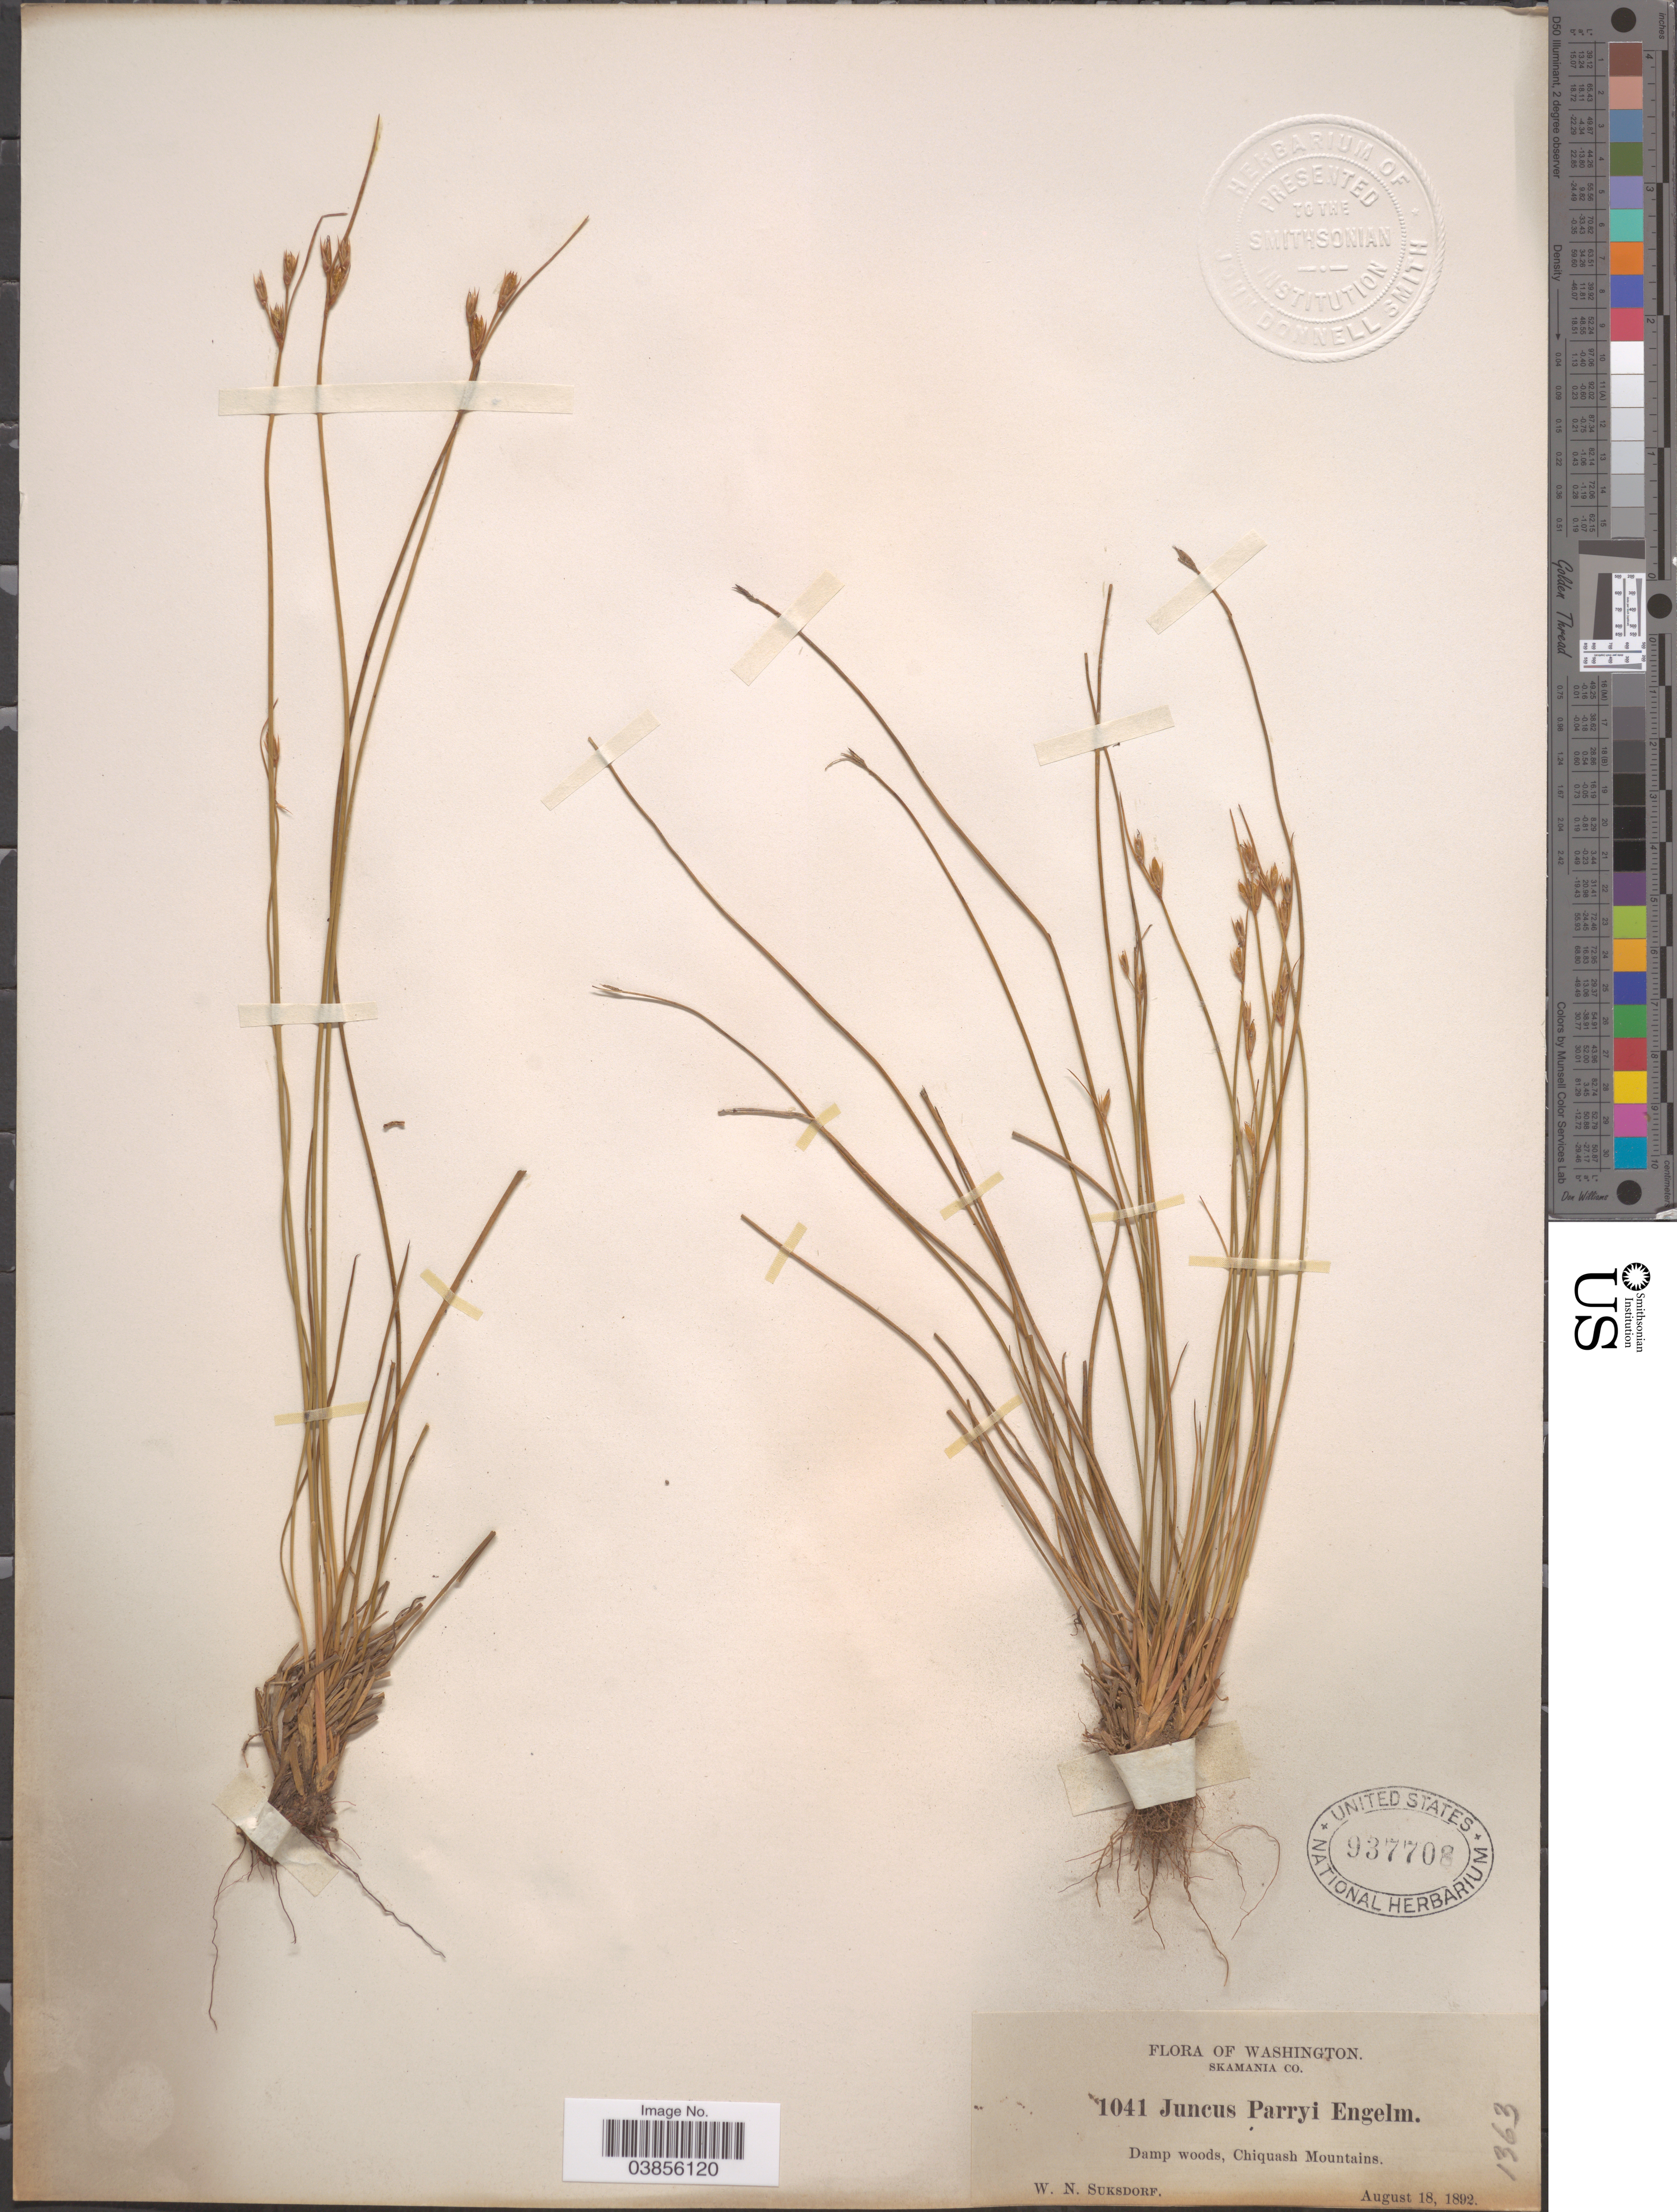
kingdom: Plantae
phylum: Tracheophyta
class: Liliopsida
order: Poales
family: Juncaceae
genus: Juncus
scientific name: Juncus parryi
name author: Engelm.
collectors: W. N. Suksdorf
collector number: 1041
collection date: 1892-08-18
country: United States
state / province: Washington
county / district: Skamania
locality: Skamania Co. Chiquash Mountains.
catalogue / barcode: US 937708